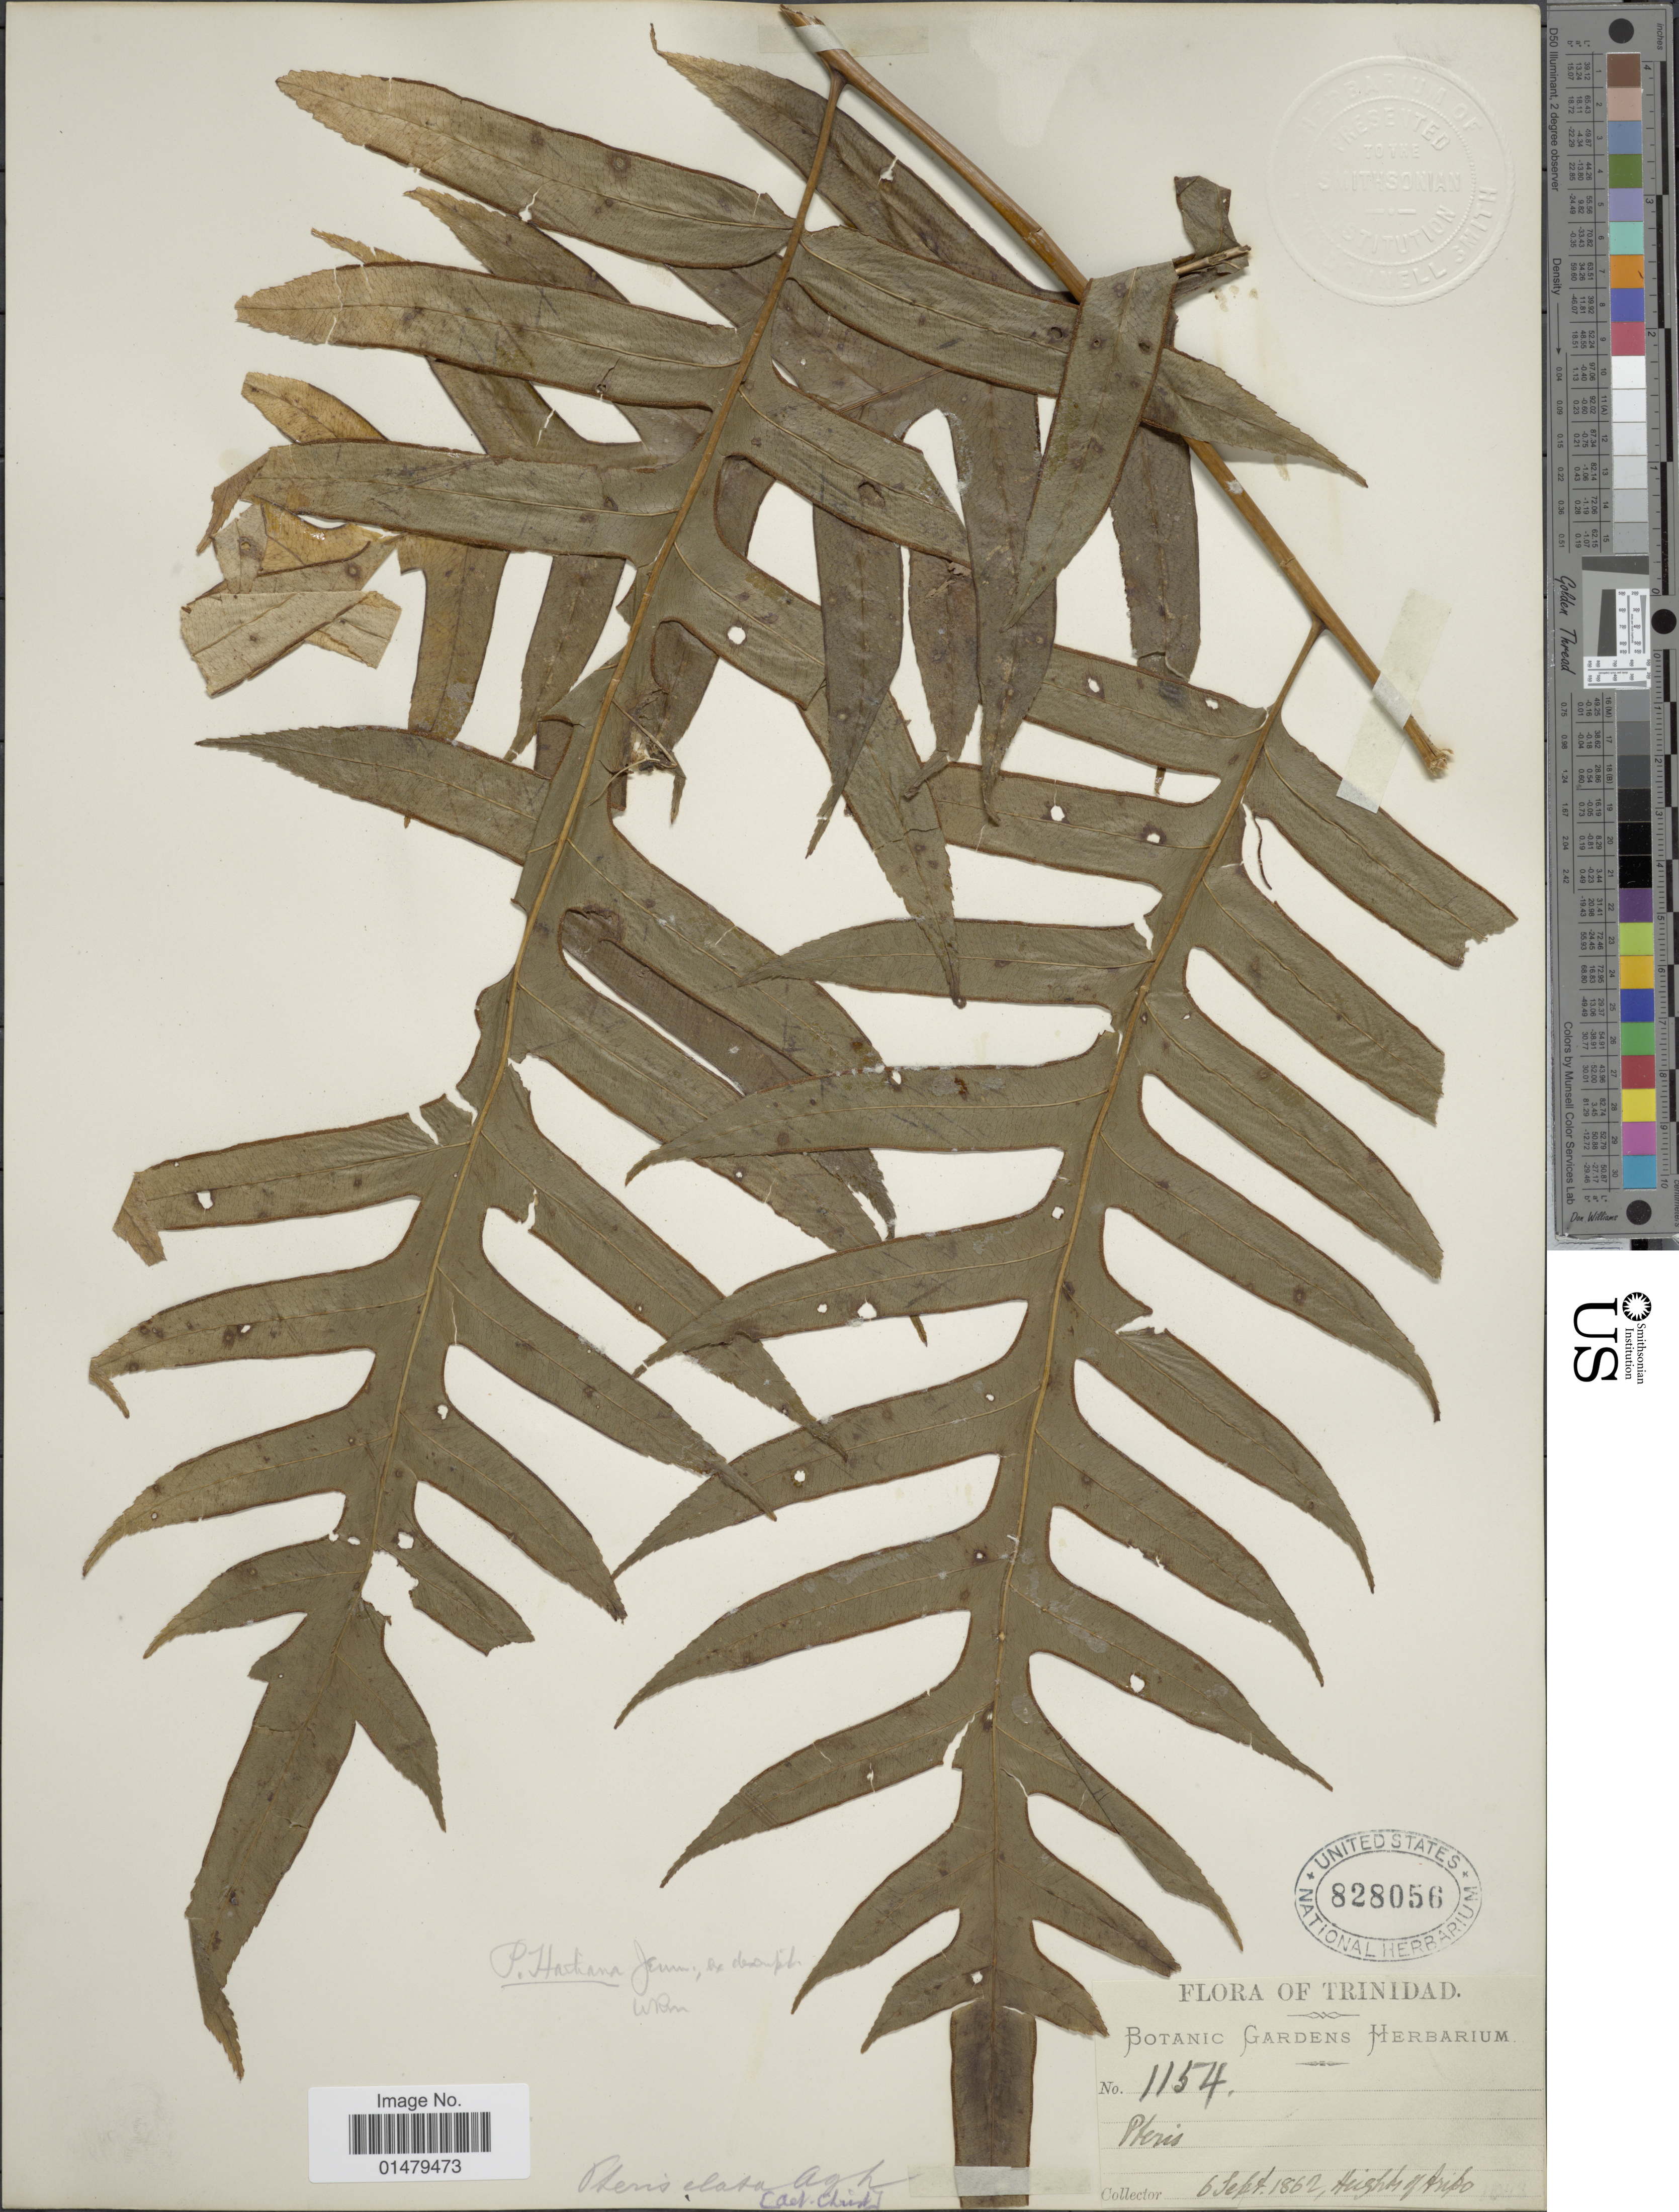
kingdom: Plantae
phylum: Tracheophyta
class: Polypodiopsida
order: Polypodiales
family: Pteridaceae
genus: Pteris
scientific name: Pteris hartiana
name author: Jenman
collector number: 1154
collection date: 1862-09-06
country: Trinidad and Tobago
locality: Trinidad. Heights of Aripo.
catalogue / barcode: US 828056